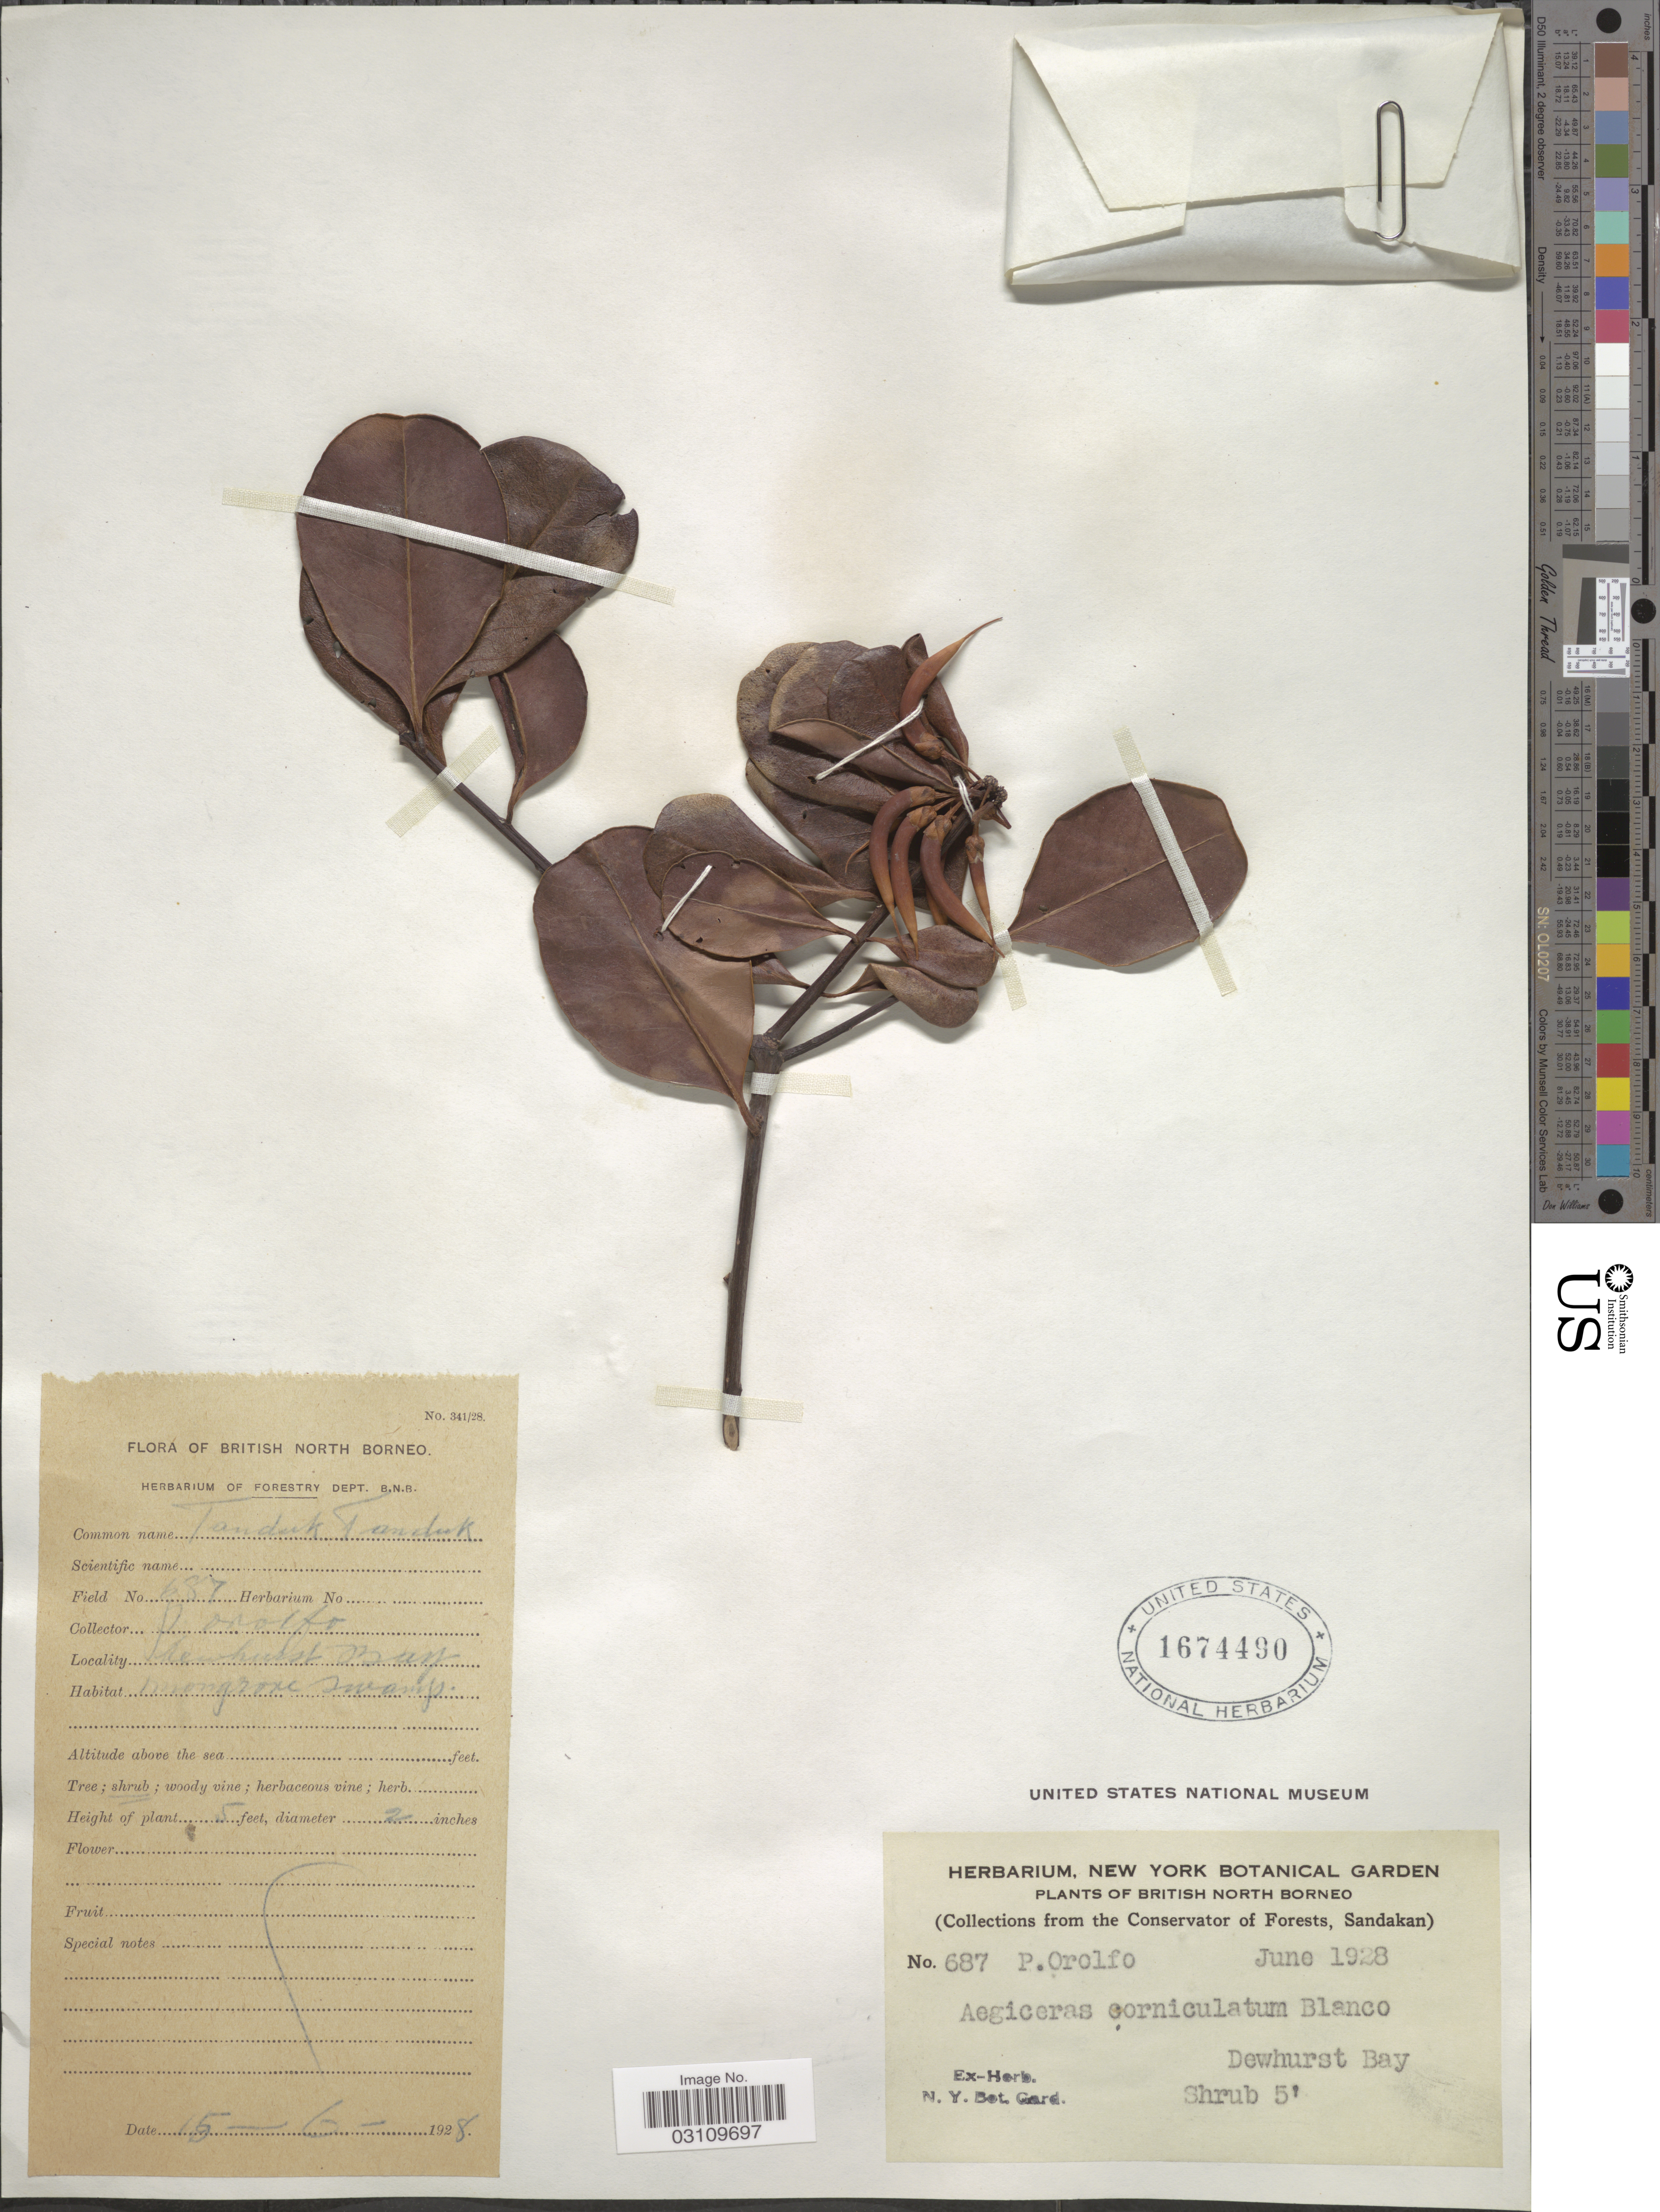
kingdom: Plantae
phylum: Tracheophyta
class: Magnoliopsida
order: Ericales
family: Primulaceae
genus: Aegiceras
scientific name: Aegiceras corniculatum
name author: (L.) Blanco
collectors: P. Orolfo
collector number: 687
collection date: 1928-06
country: Malaysia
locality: British North Borneo, Dewhurst Bay.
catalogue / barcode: US 1674490